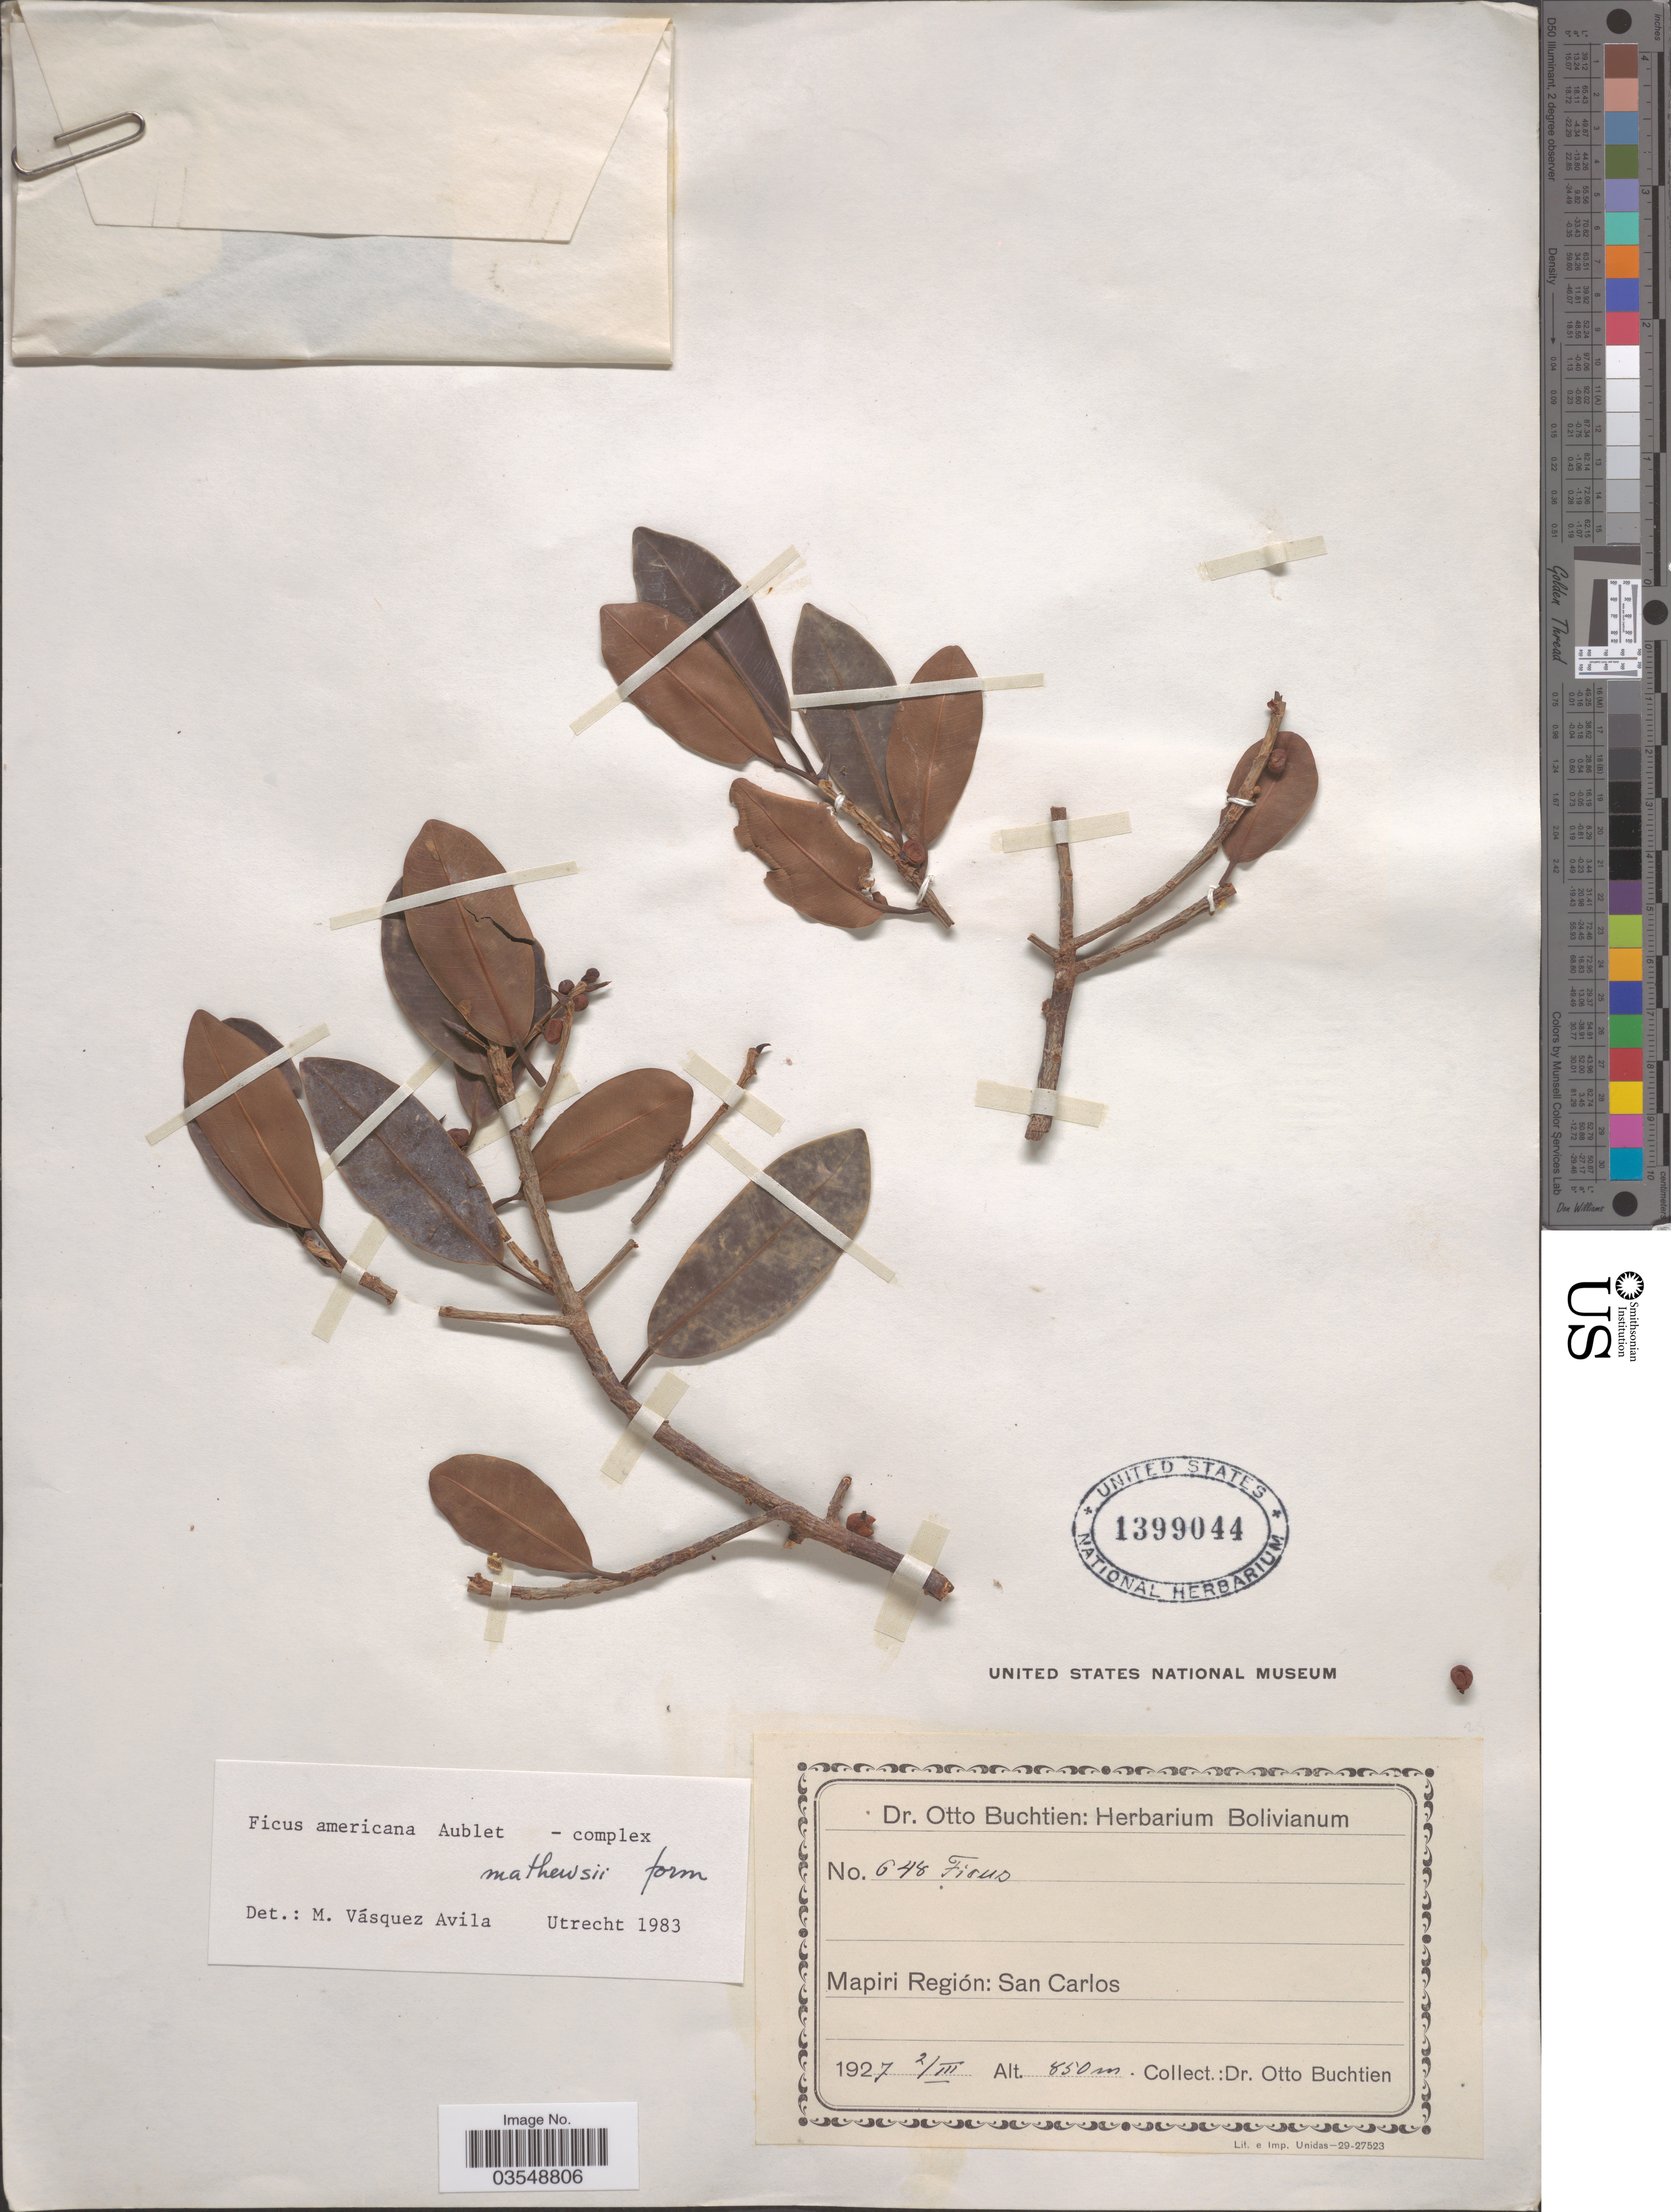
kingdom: Plantae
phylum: Tracheophyta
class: Magnoliopsida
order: Rosales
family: Moraceae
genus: Ficus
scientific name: Ficus mathewsii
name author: (Miq.) Miq.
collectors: O. Buchtien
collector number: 648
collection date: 1927-03-02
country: Bolivia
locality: Mapiri Región: San Carlos.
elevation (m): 850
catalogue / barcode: US 1399044